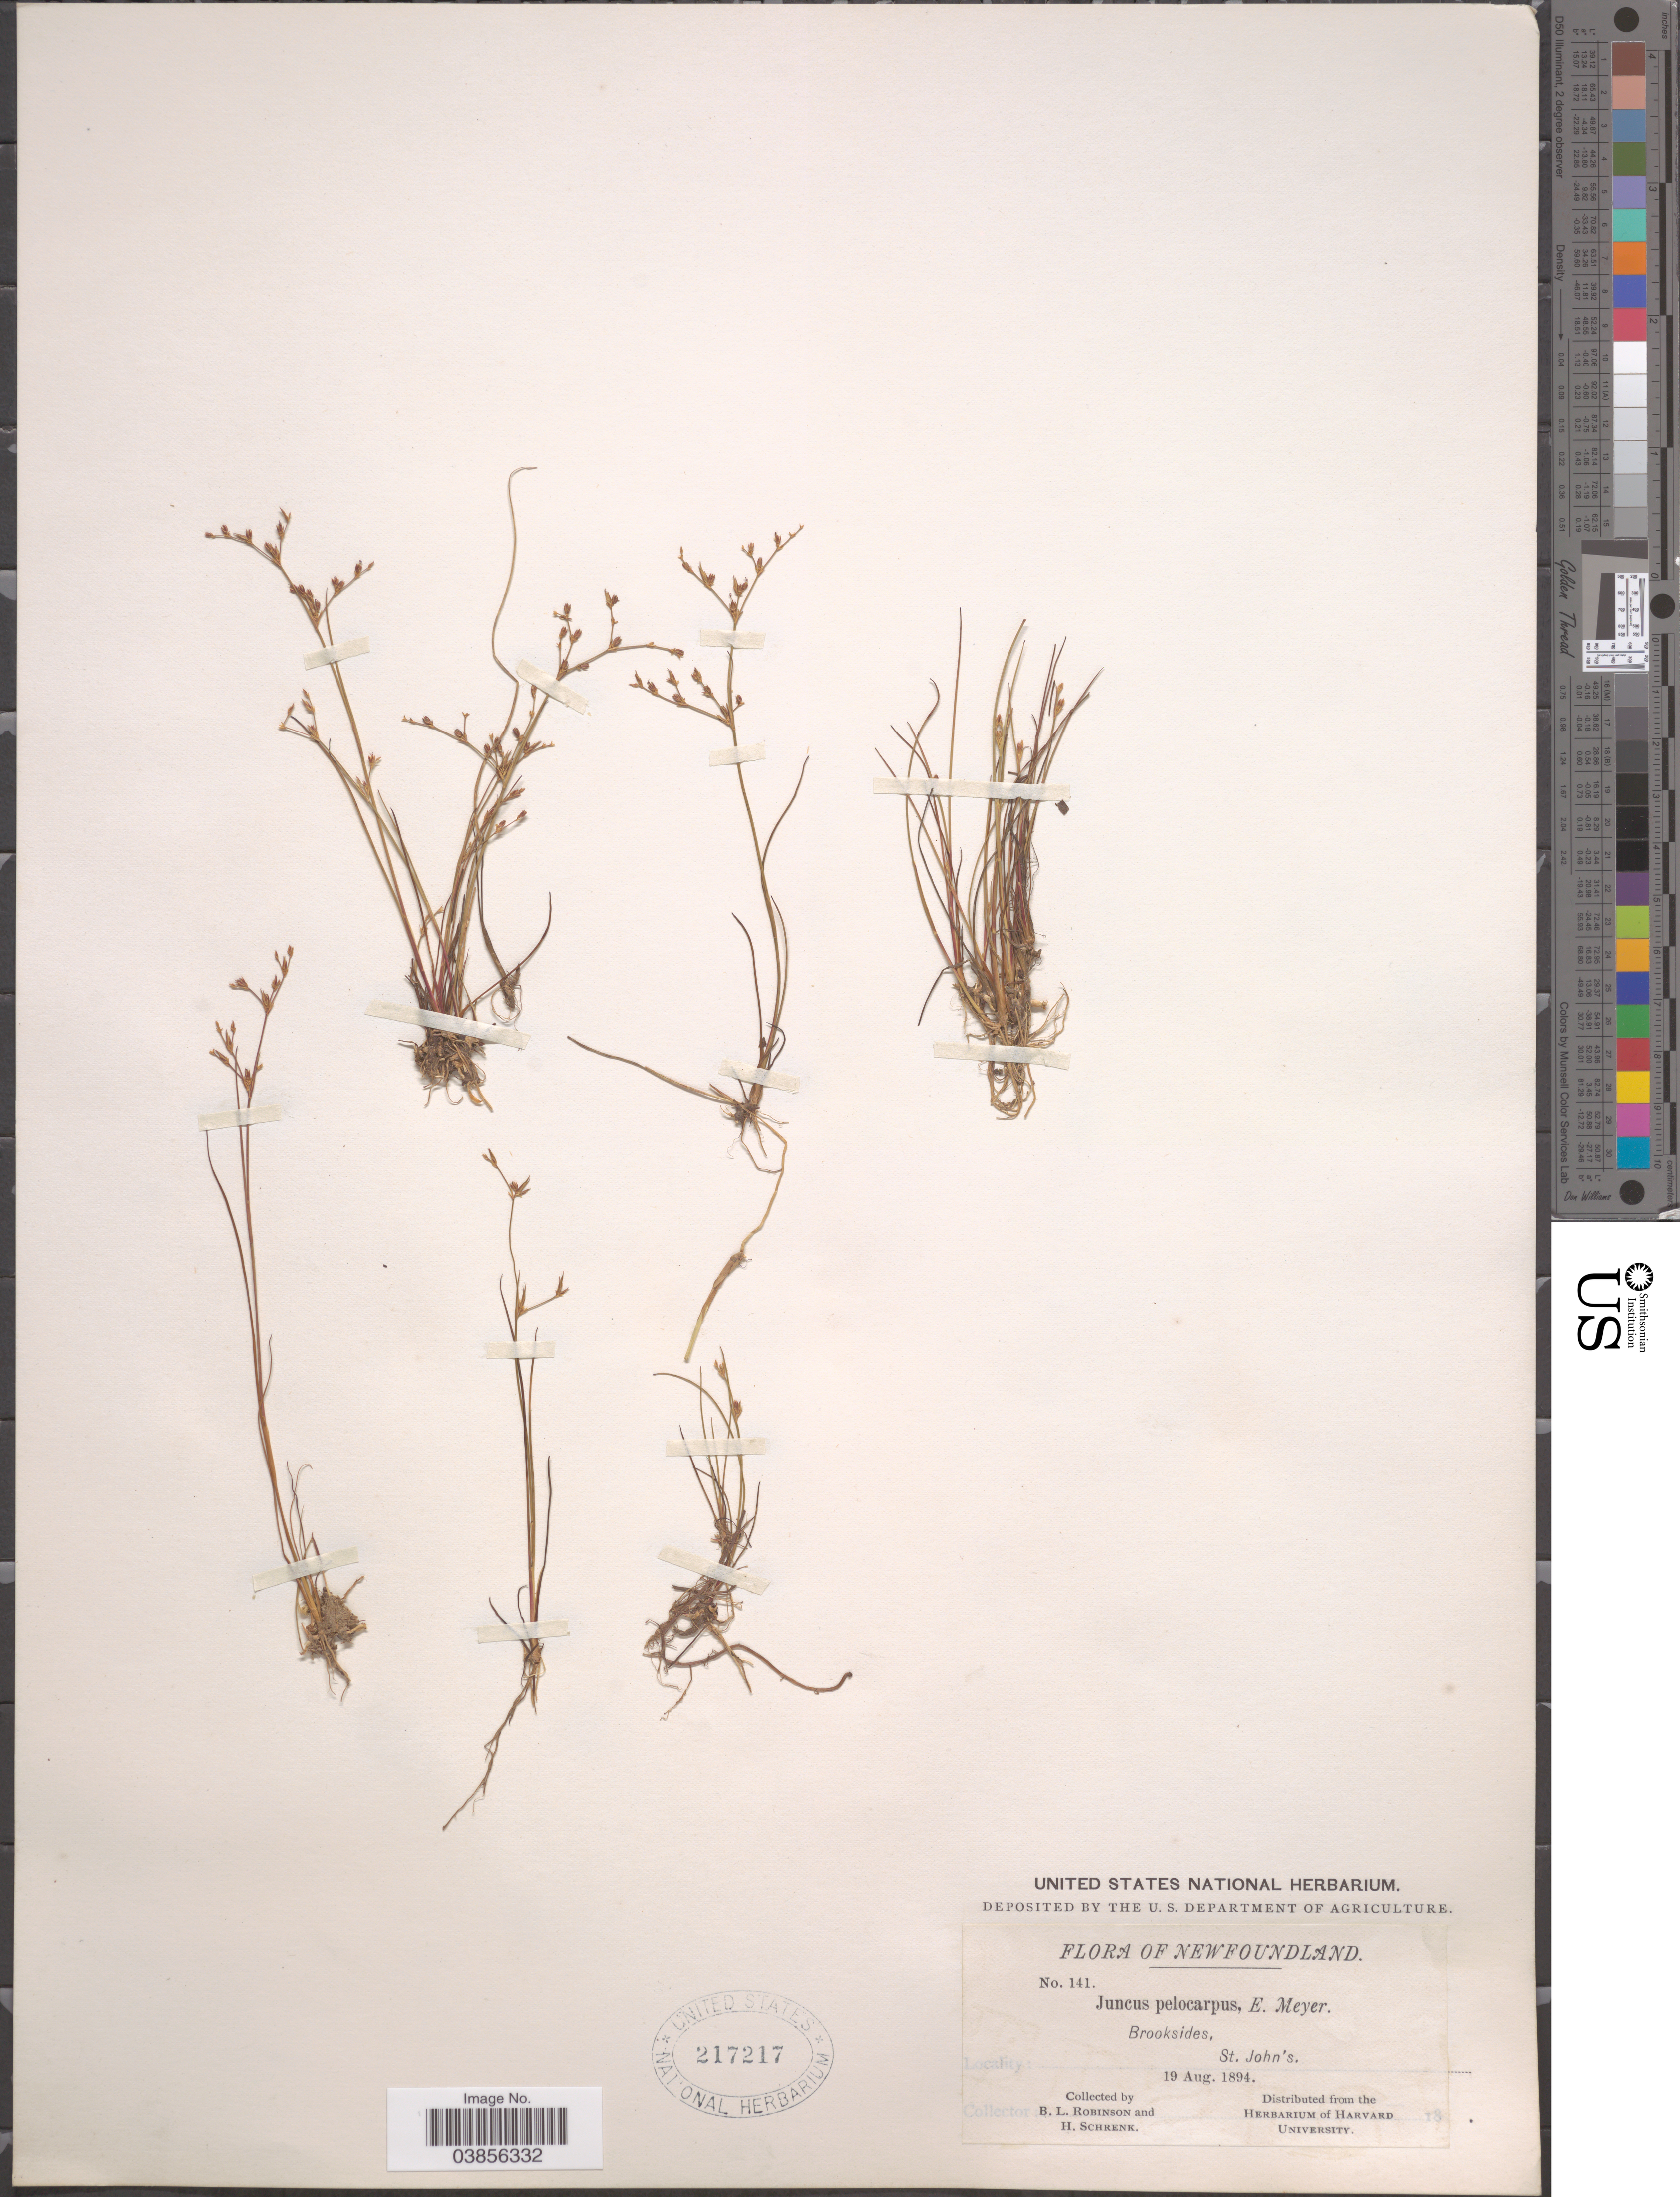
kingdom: Plantae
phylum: Tracheophyta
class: Liliopsida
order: Poales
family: Juncaceae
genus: Juncus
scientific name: Juncus pelocarpus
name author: E. Mey.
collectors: B. L. Robinson & H. Schrenk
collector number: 141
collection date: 1894-08-19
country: Canada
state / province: Newfoundland and Labrador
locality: St. John's.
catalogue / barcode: US 217217